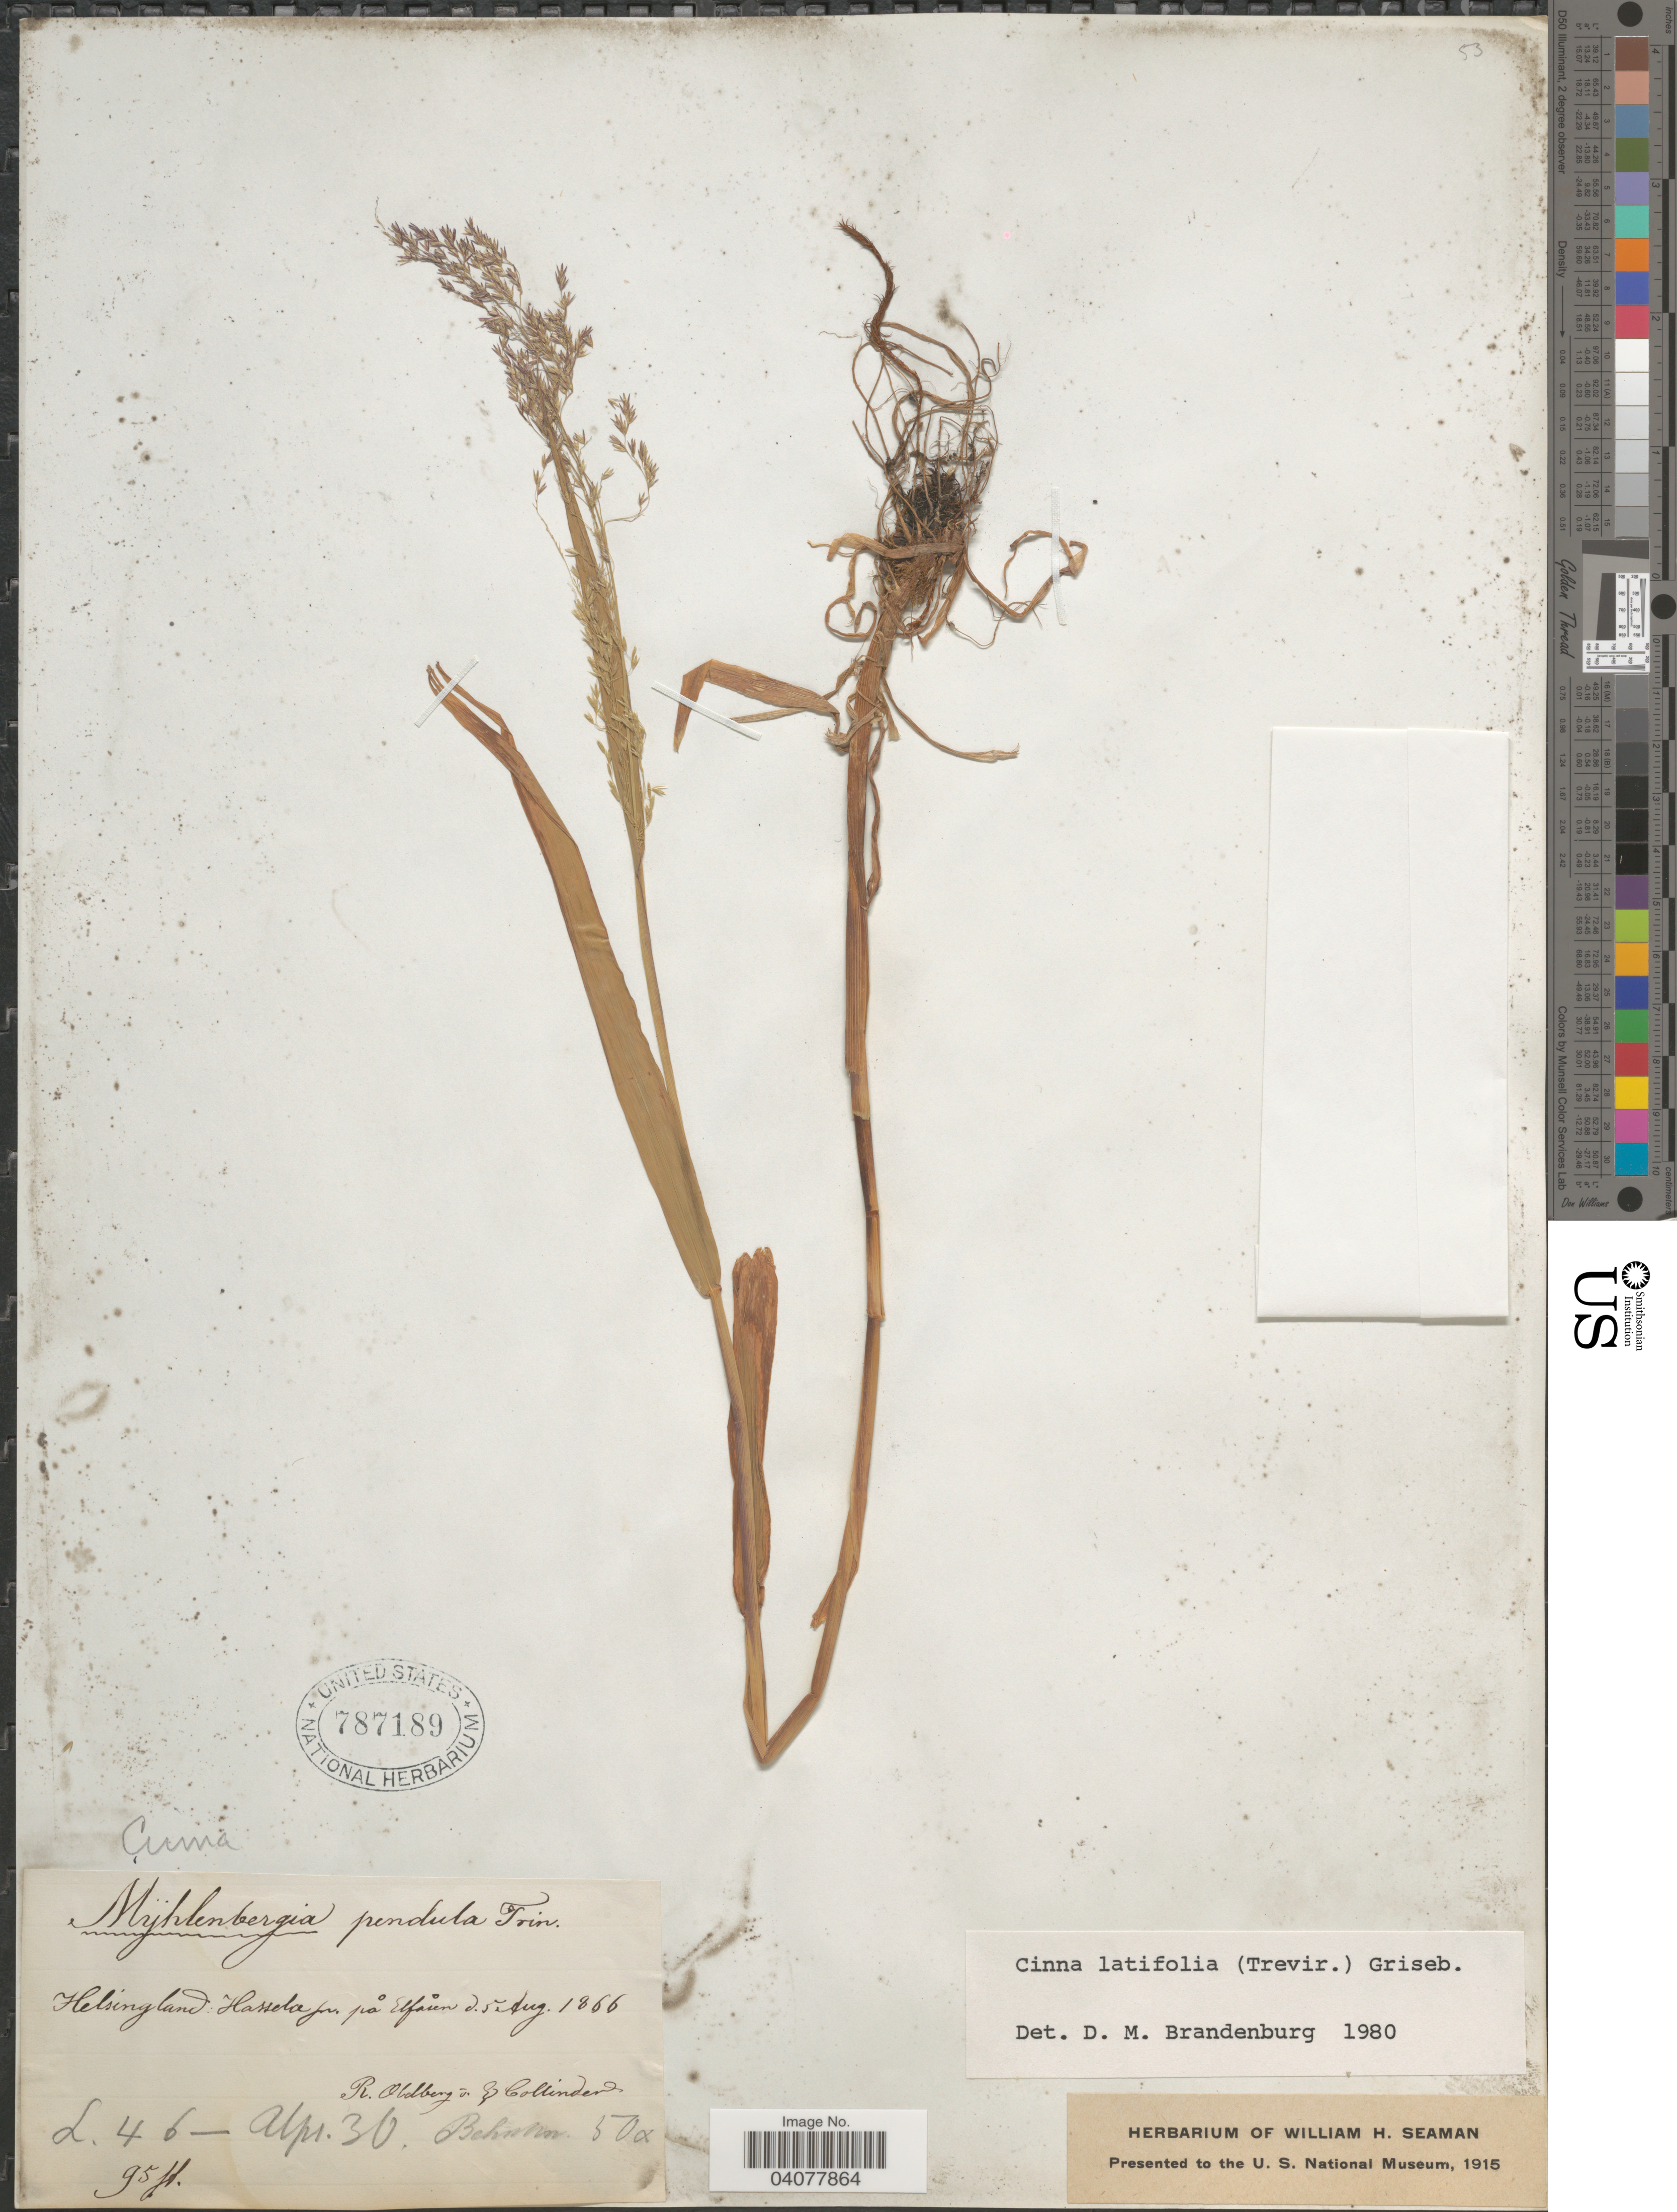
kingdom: Plantae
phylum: Tracheophyta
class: Liliopsida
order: Poales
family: Poaceae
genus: Cinna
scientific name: Cinna latifolia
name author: (Trevir. ex Goeppert) Griseb.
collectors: R. Oldberg & E. Collinder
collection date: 1866-08-05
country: Sweden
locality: Helsingland Hassela pr. på Elfåsen.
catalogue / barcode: US 787189